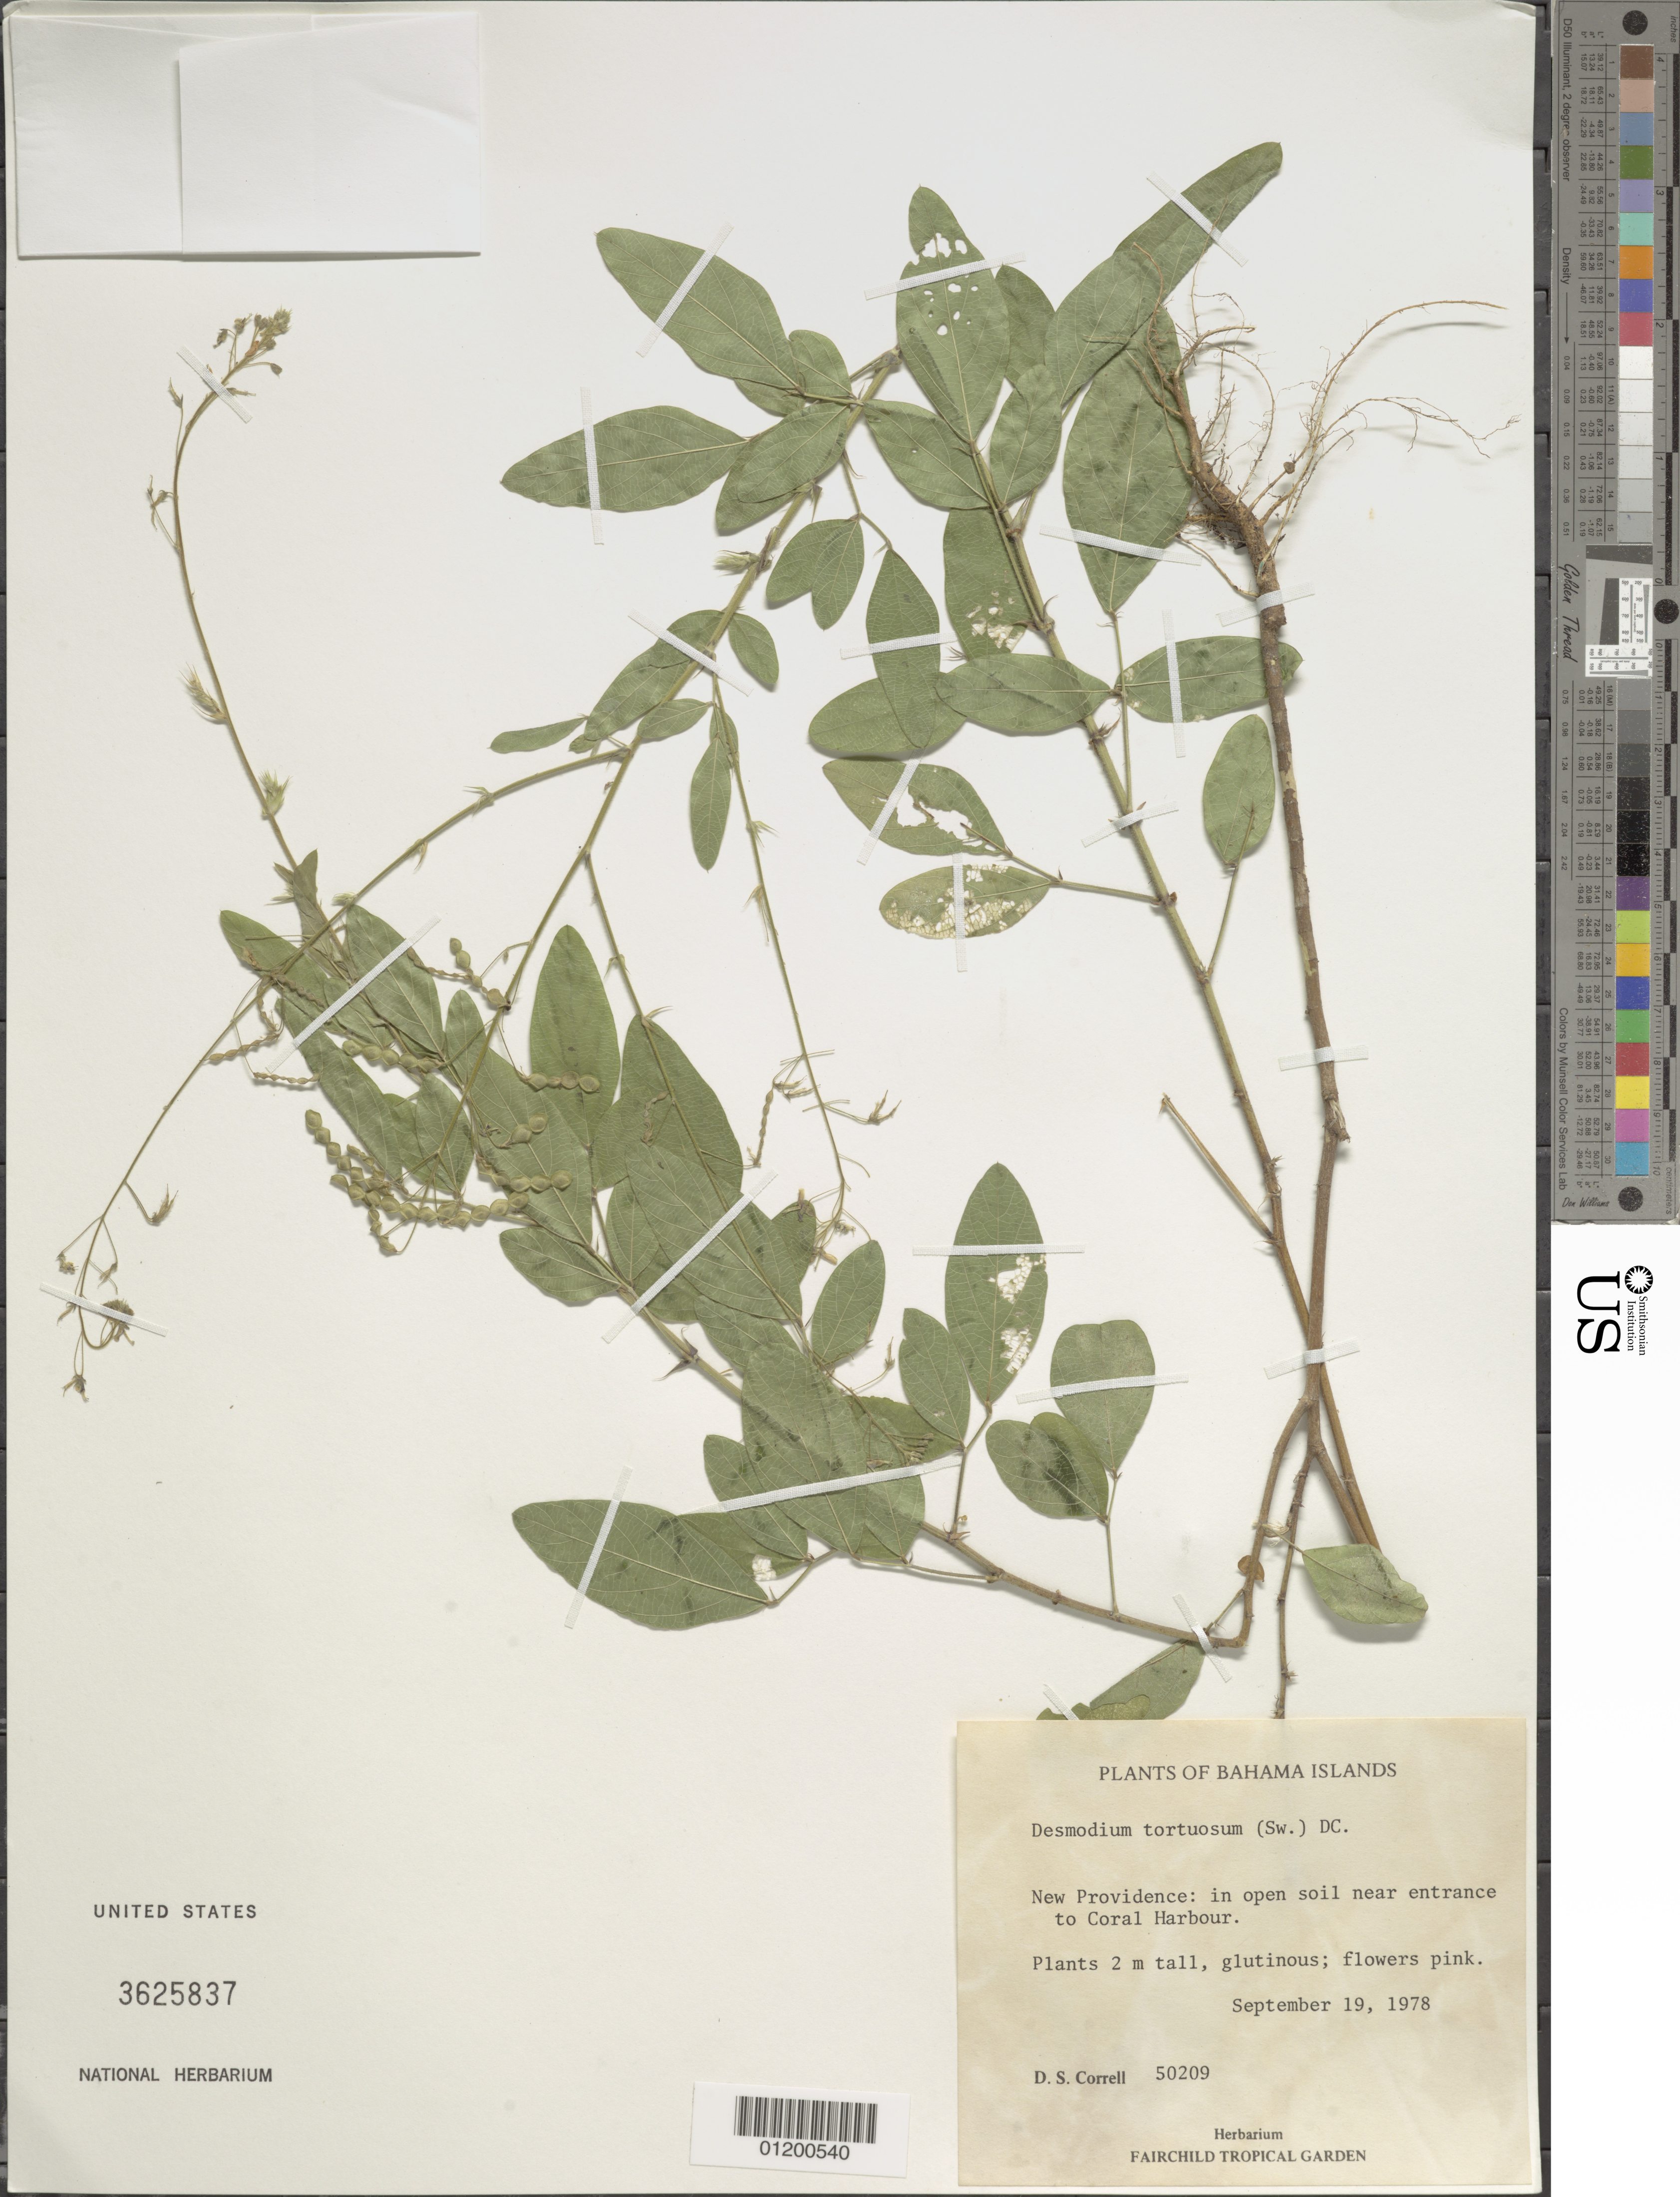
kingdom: Plantae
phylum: Tracheophyta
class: Magnoliopsida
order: Fabales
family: Fabaceae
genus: Desmodium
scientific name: Desmodium tortuosum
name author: (Sw.) DC.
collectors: D. S. Correll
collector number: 50209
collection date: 1978-09-19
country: Bahamas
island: New Providence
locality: In open soil near entrance to Coral Harbour.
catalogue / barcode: US 3625837